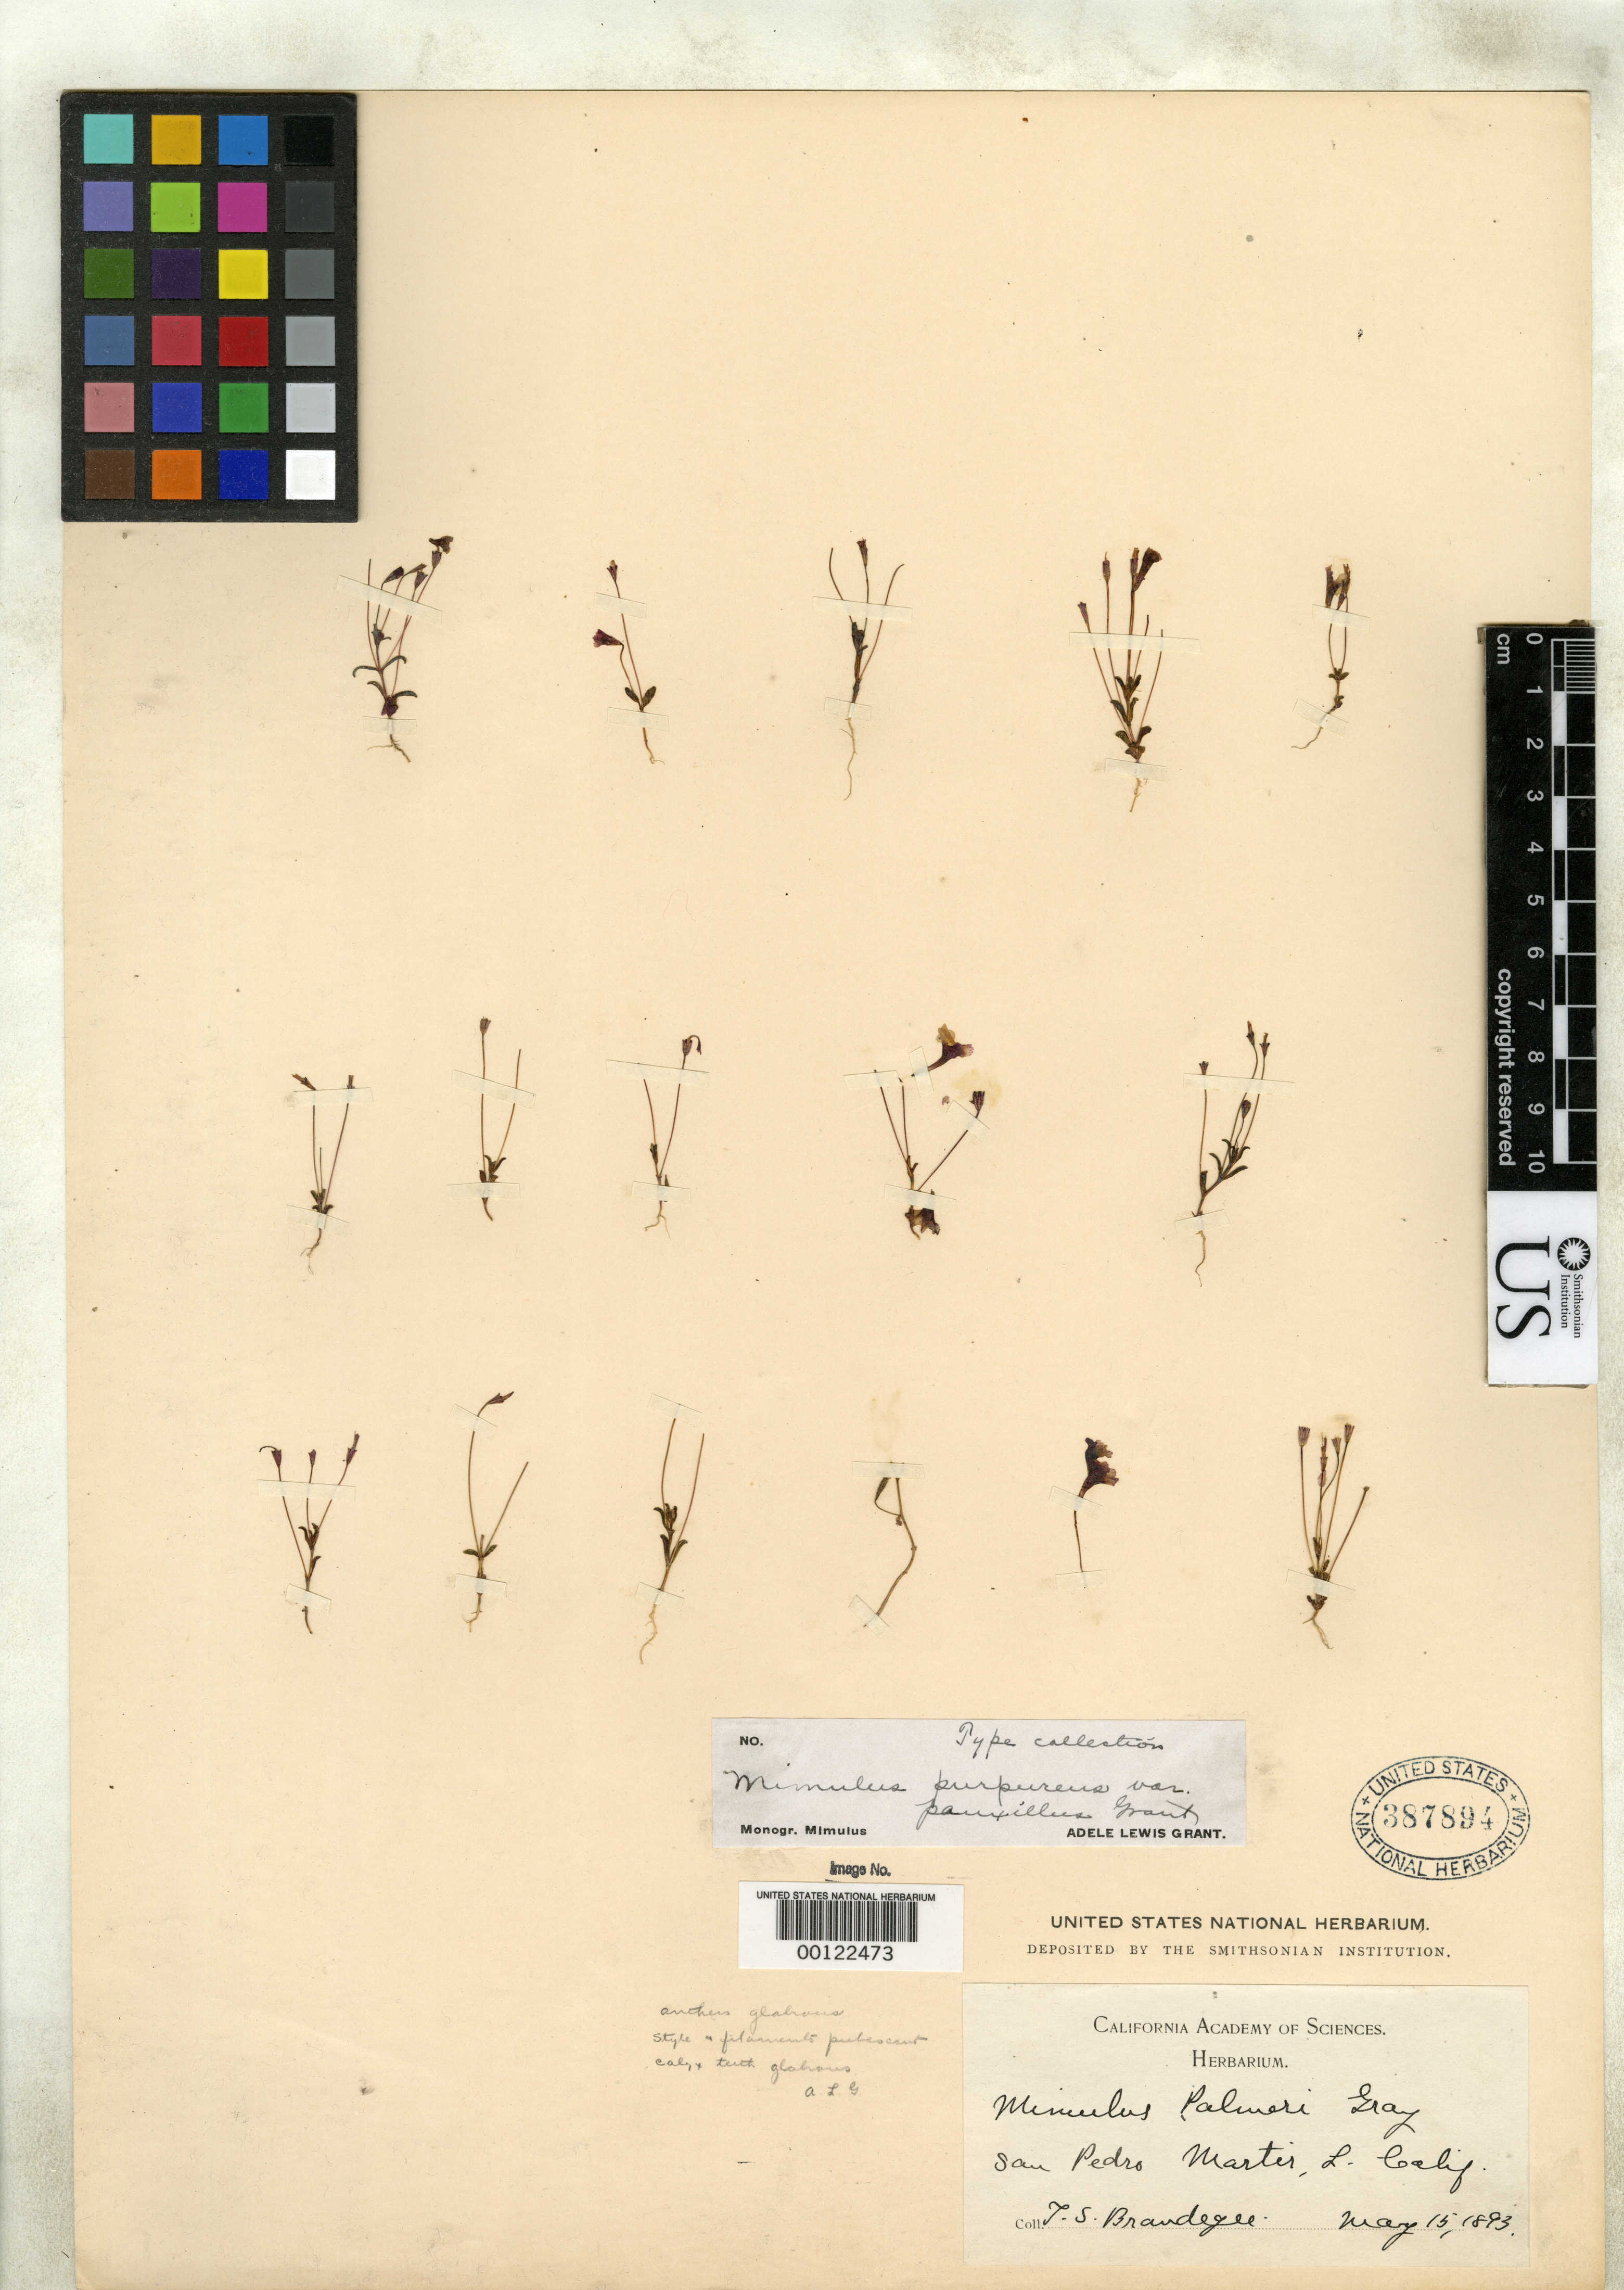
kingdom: Plantae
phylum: Tracheophyta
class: Magnoliopsida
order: Lamiales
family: Phrymaceae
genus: Mimulus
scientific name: Mimulus purpureus var. pauxillus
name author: A.L. Grant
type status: Isotype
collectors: T. S. Brandegee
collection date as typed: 15 May 1893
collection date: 1893-05-15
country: Mexico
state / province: Baja California Norte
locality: San Pedro Martir.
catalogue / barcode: US 387894